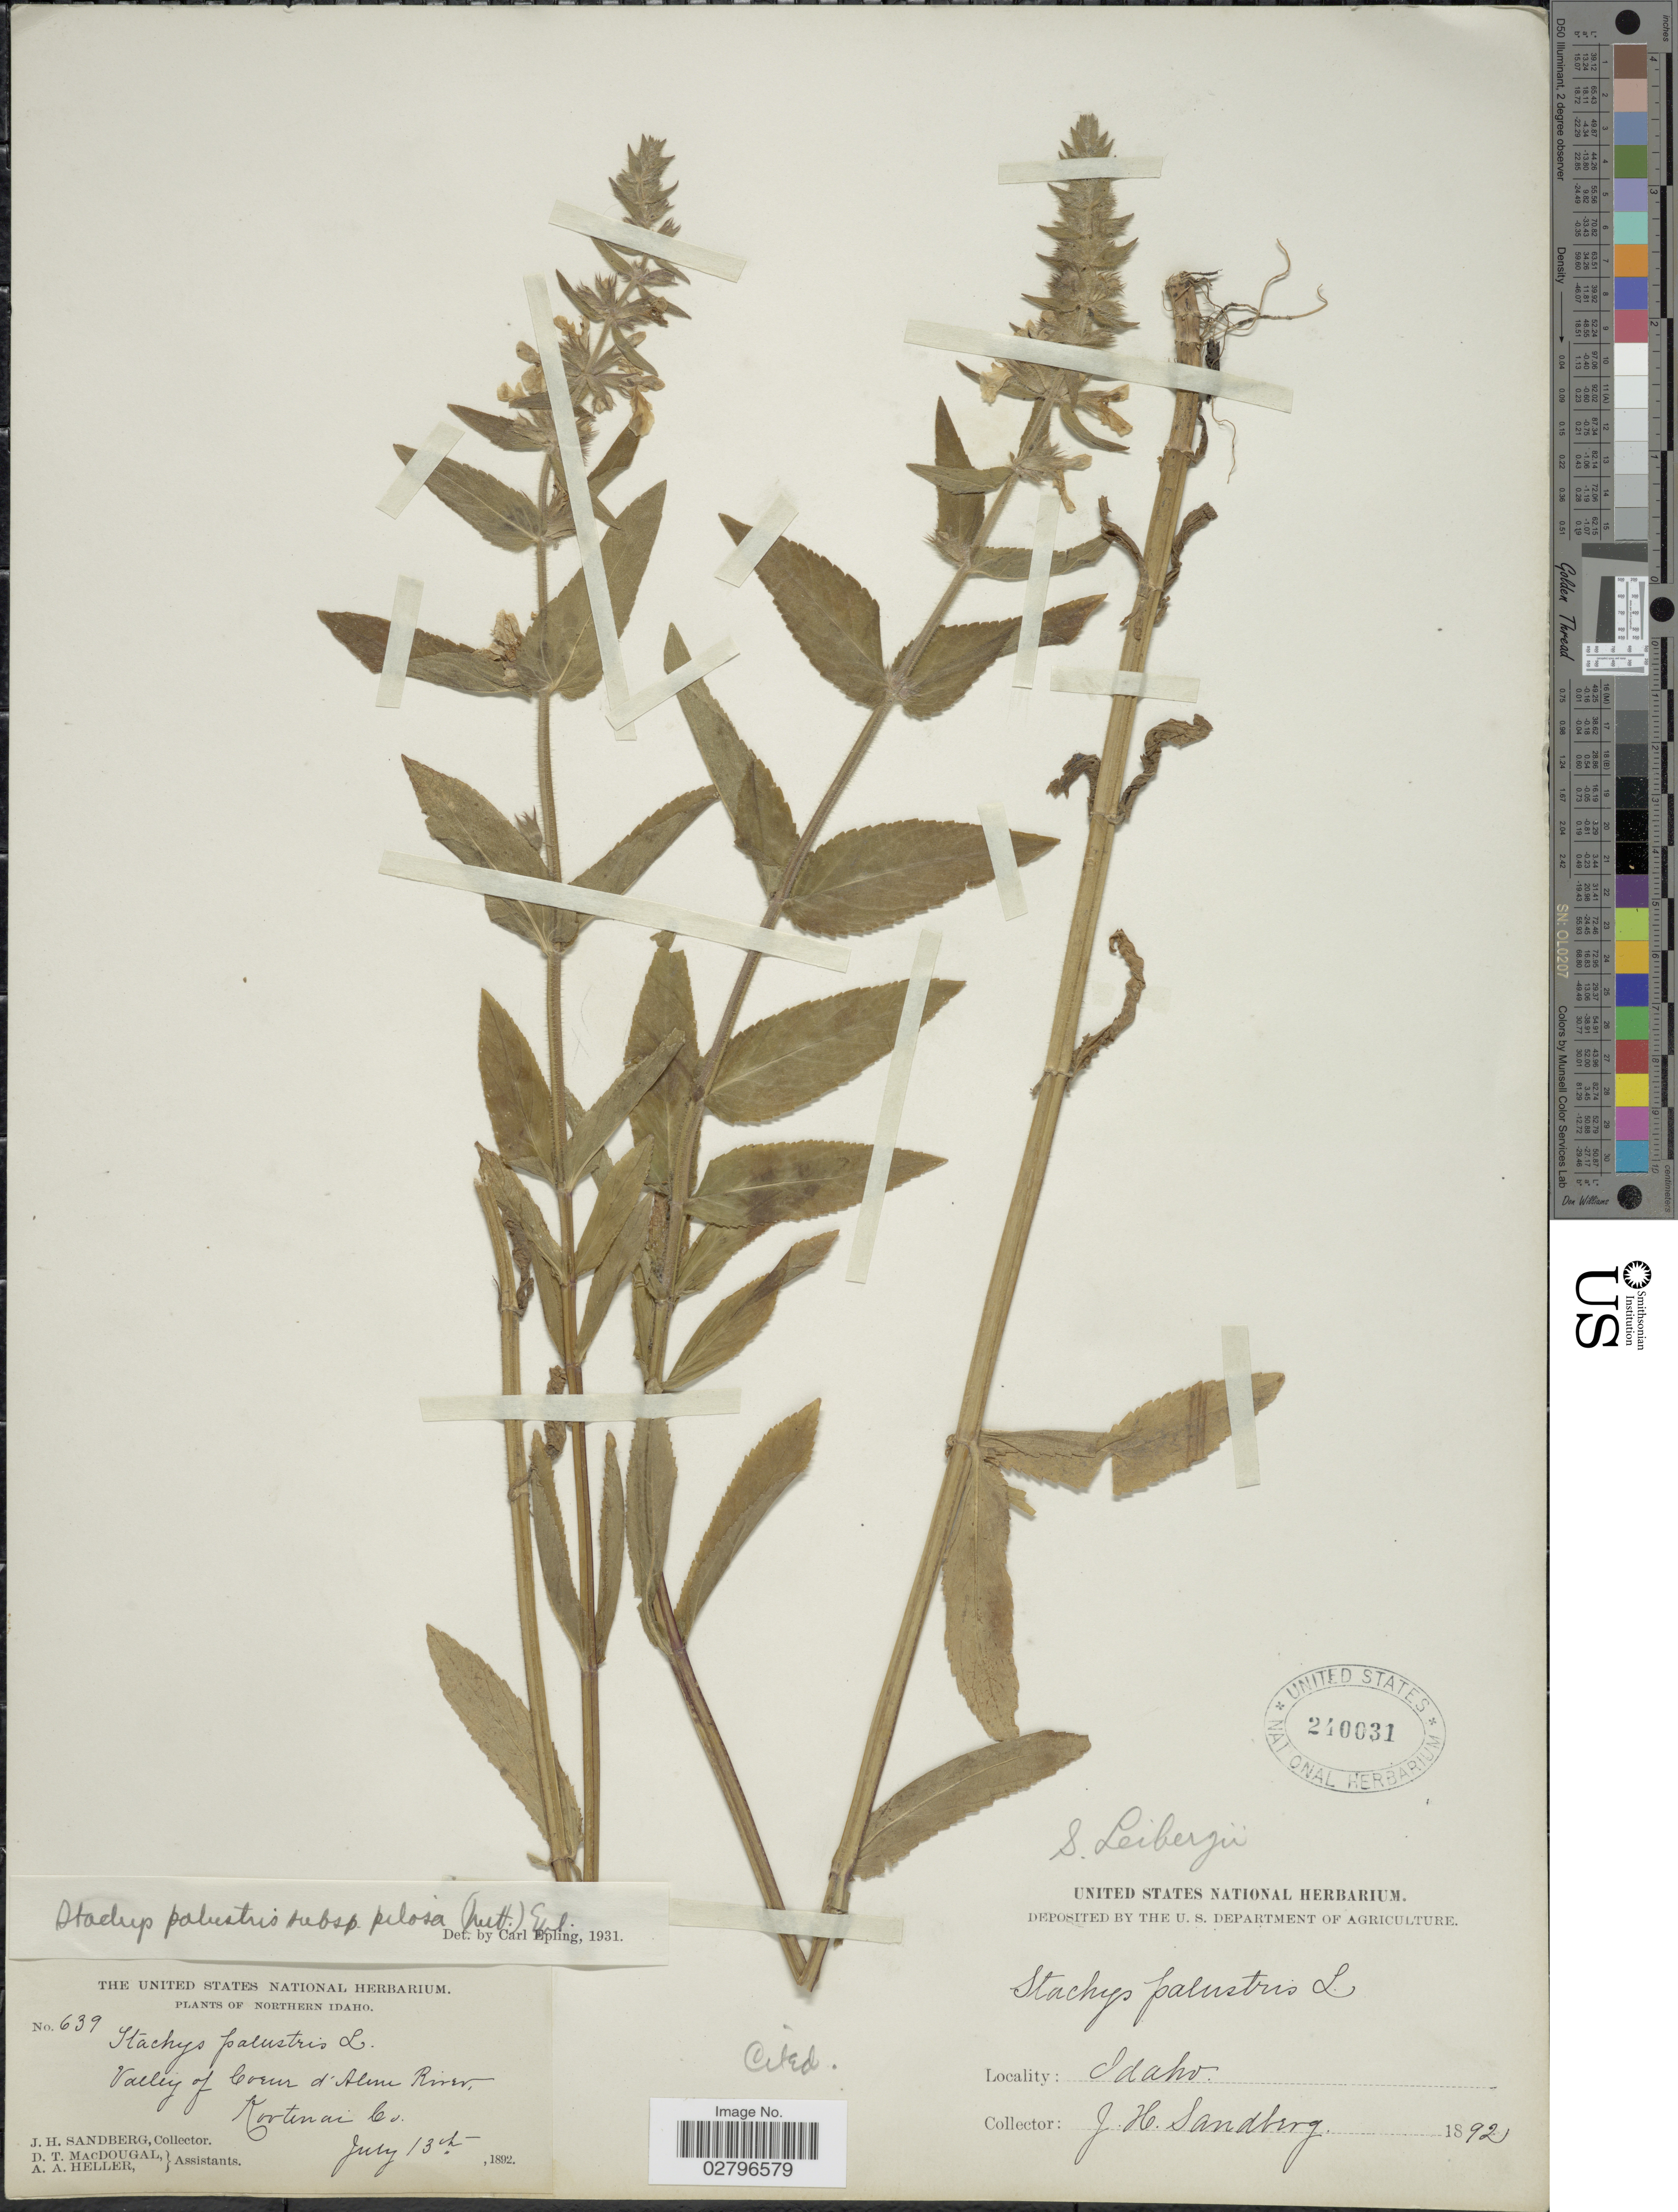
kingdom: Plantae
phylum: Tracheophyta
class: Magnoliopsida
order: Lamiales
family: Lamiaceae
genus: Stachys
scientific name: Stachys pilosa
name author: Nutt.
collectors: J. H. Sandberg, D. T. MacDougal & A. A. Heller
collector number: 639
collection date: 1892-07-13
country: United States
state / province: Idaho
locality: Northern Idaho. Valley of Coeur d'Alene River, Kootenai Co.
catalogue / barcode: US 240031